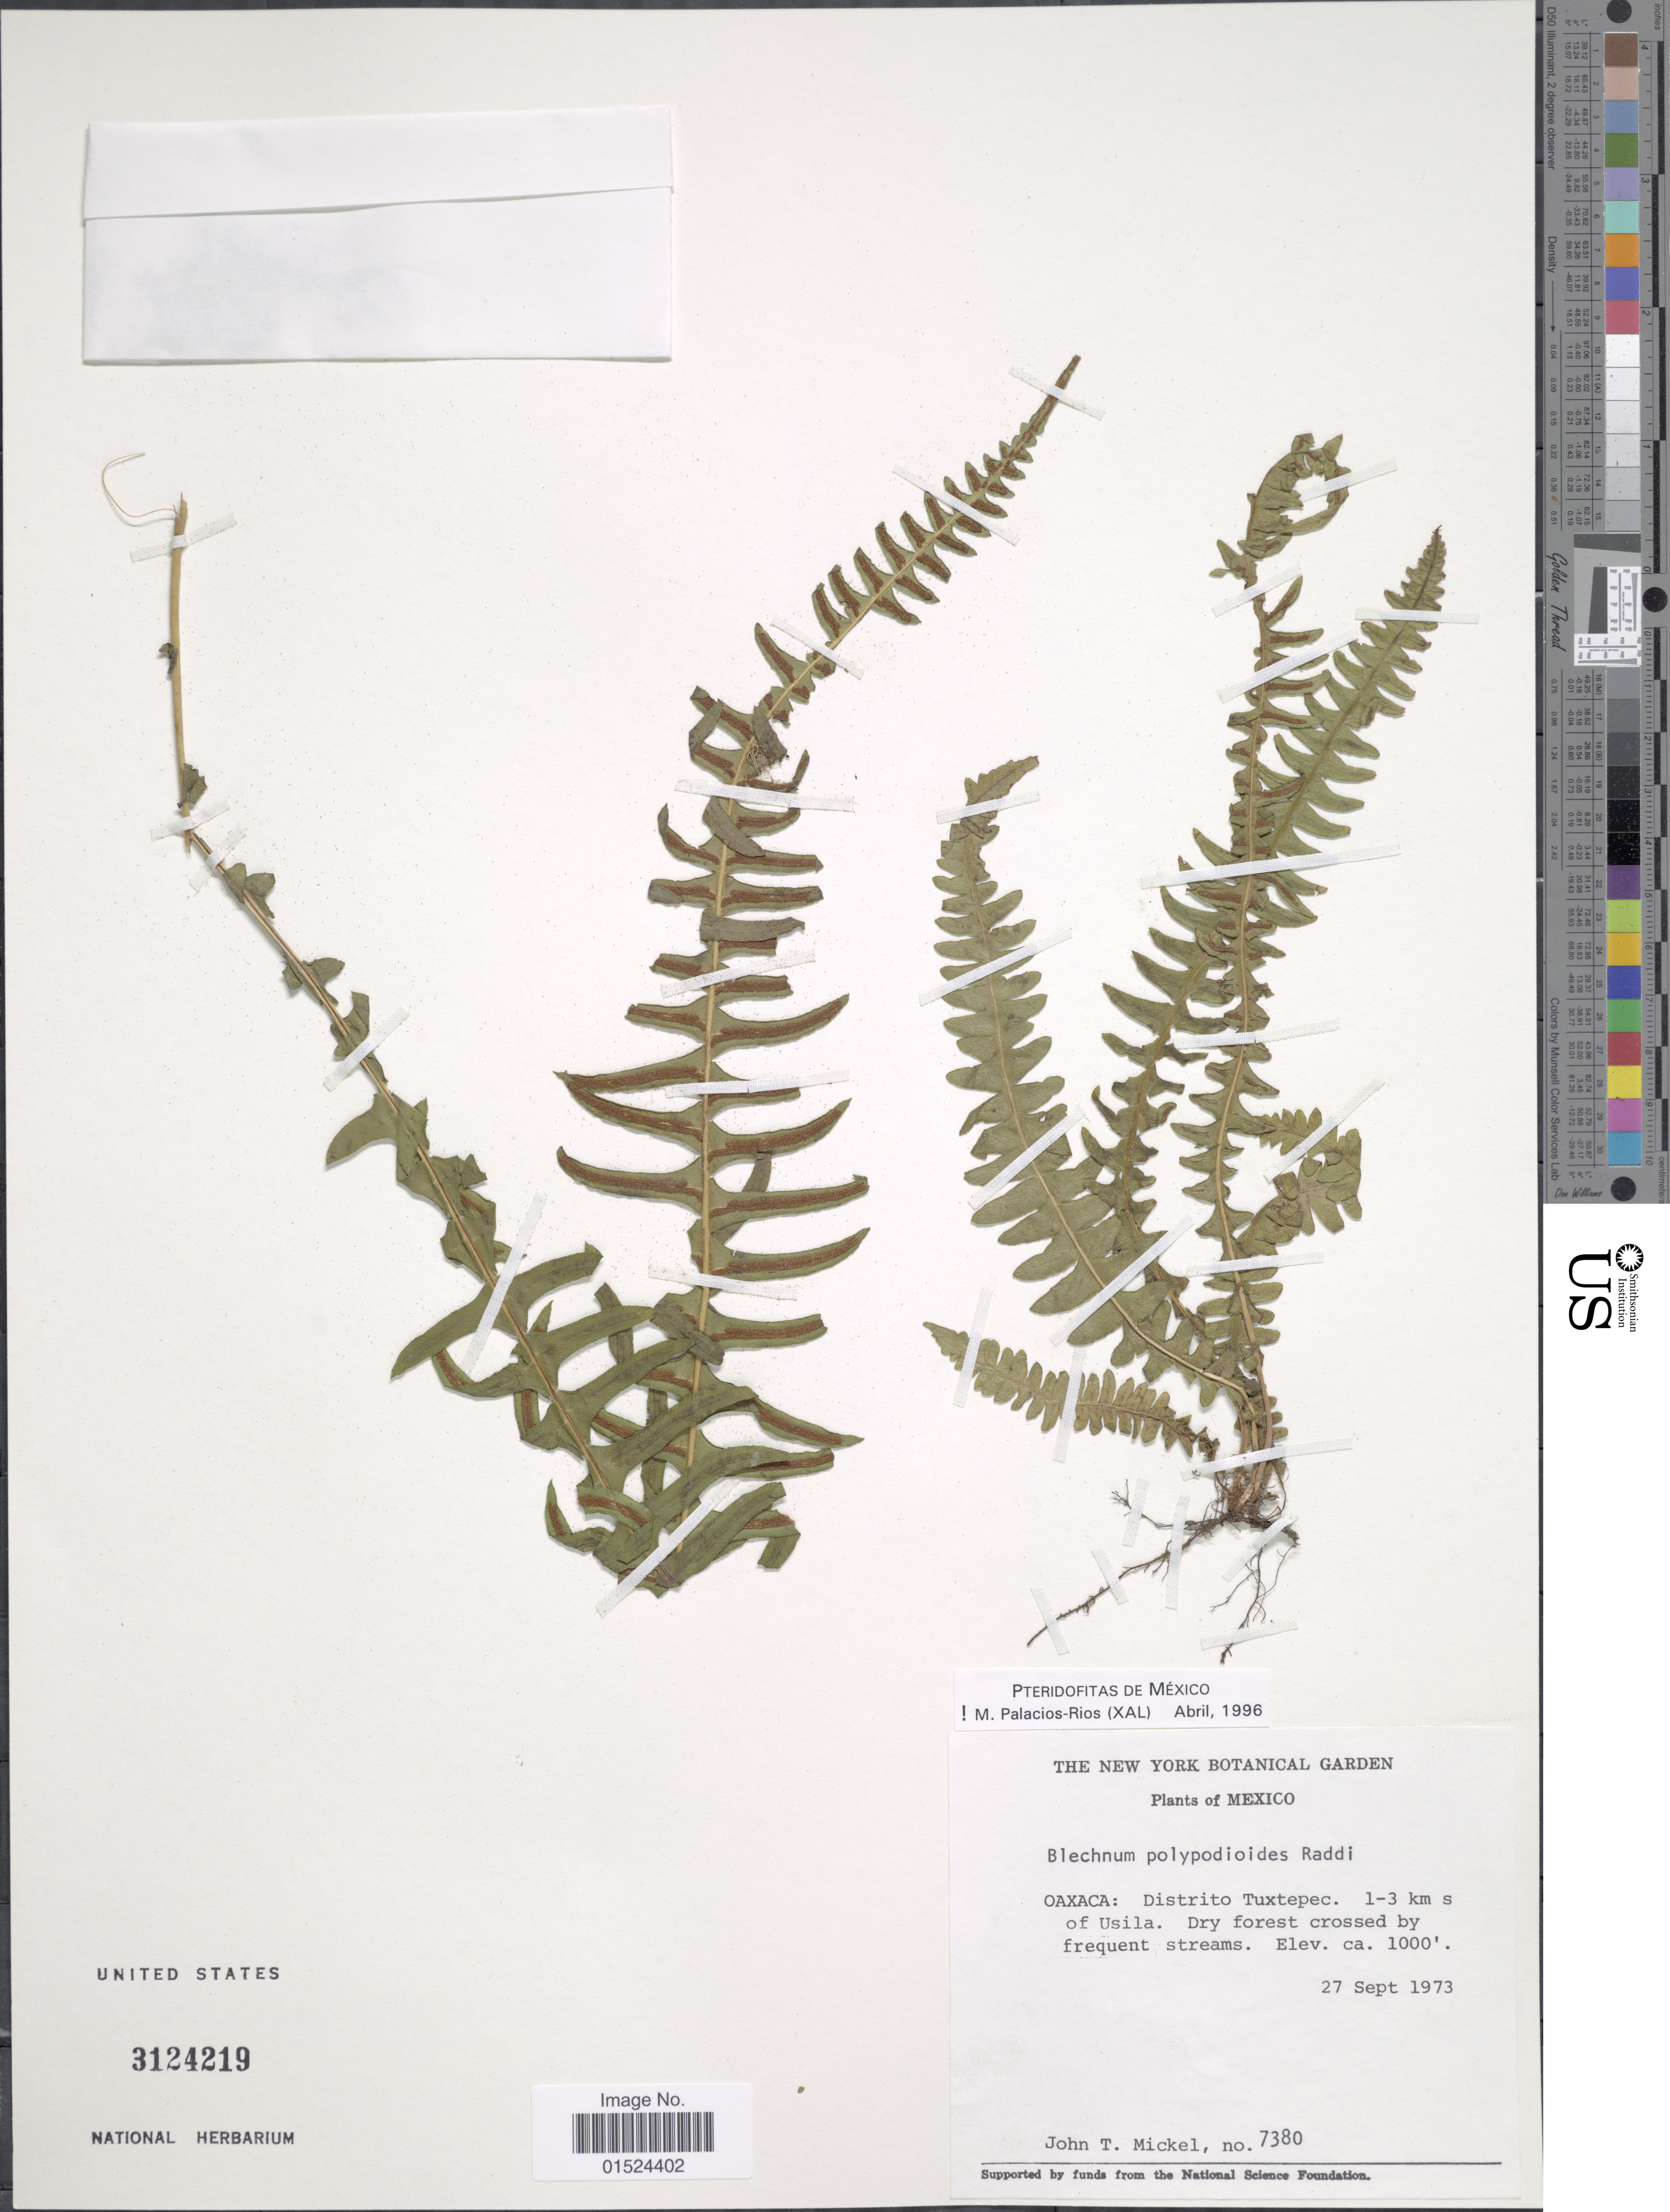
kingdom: Plantae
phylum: Tracheophyta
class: Polypodiopsida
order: Polypodiales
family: Blechnaceae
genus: Blechnum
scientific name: Blechnum polypodioides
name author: Raddi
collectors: J. T. Mickel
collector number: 7380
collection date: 1973-09-27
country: Mexico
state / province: Oaxaca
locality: Distrito Tuxtepec, 1-3 km s of Usila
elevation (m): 305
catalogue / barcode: US 3124219